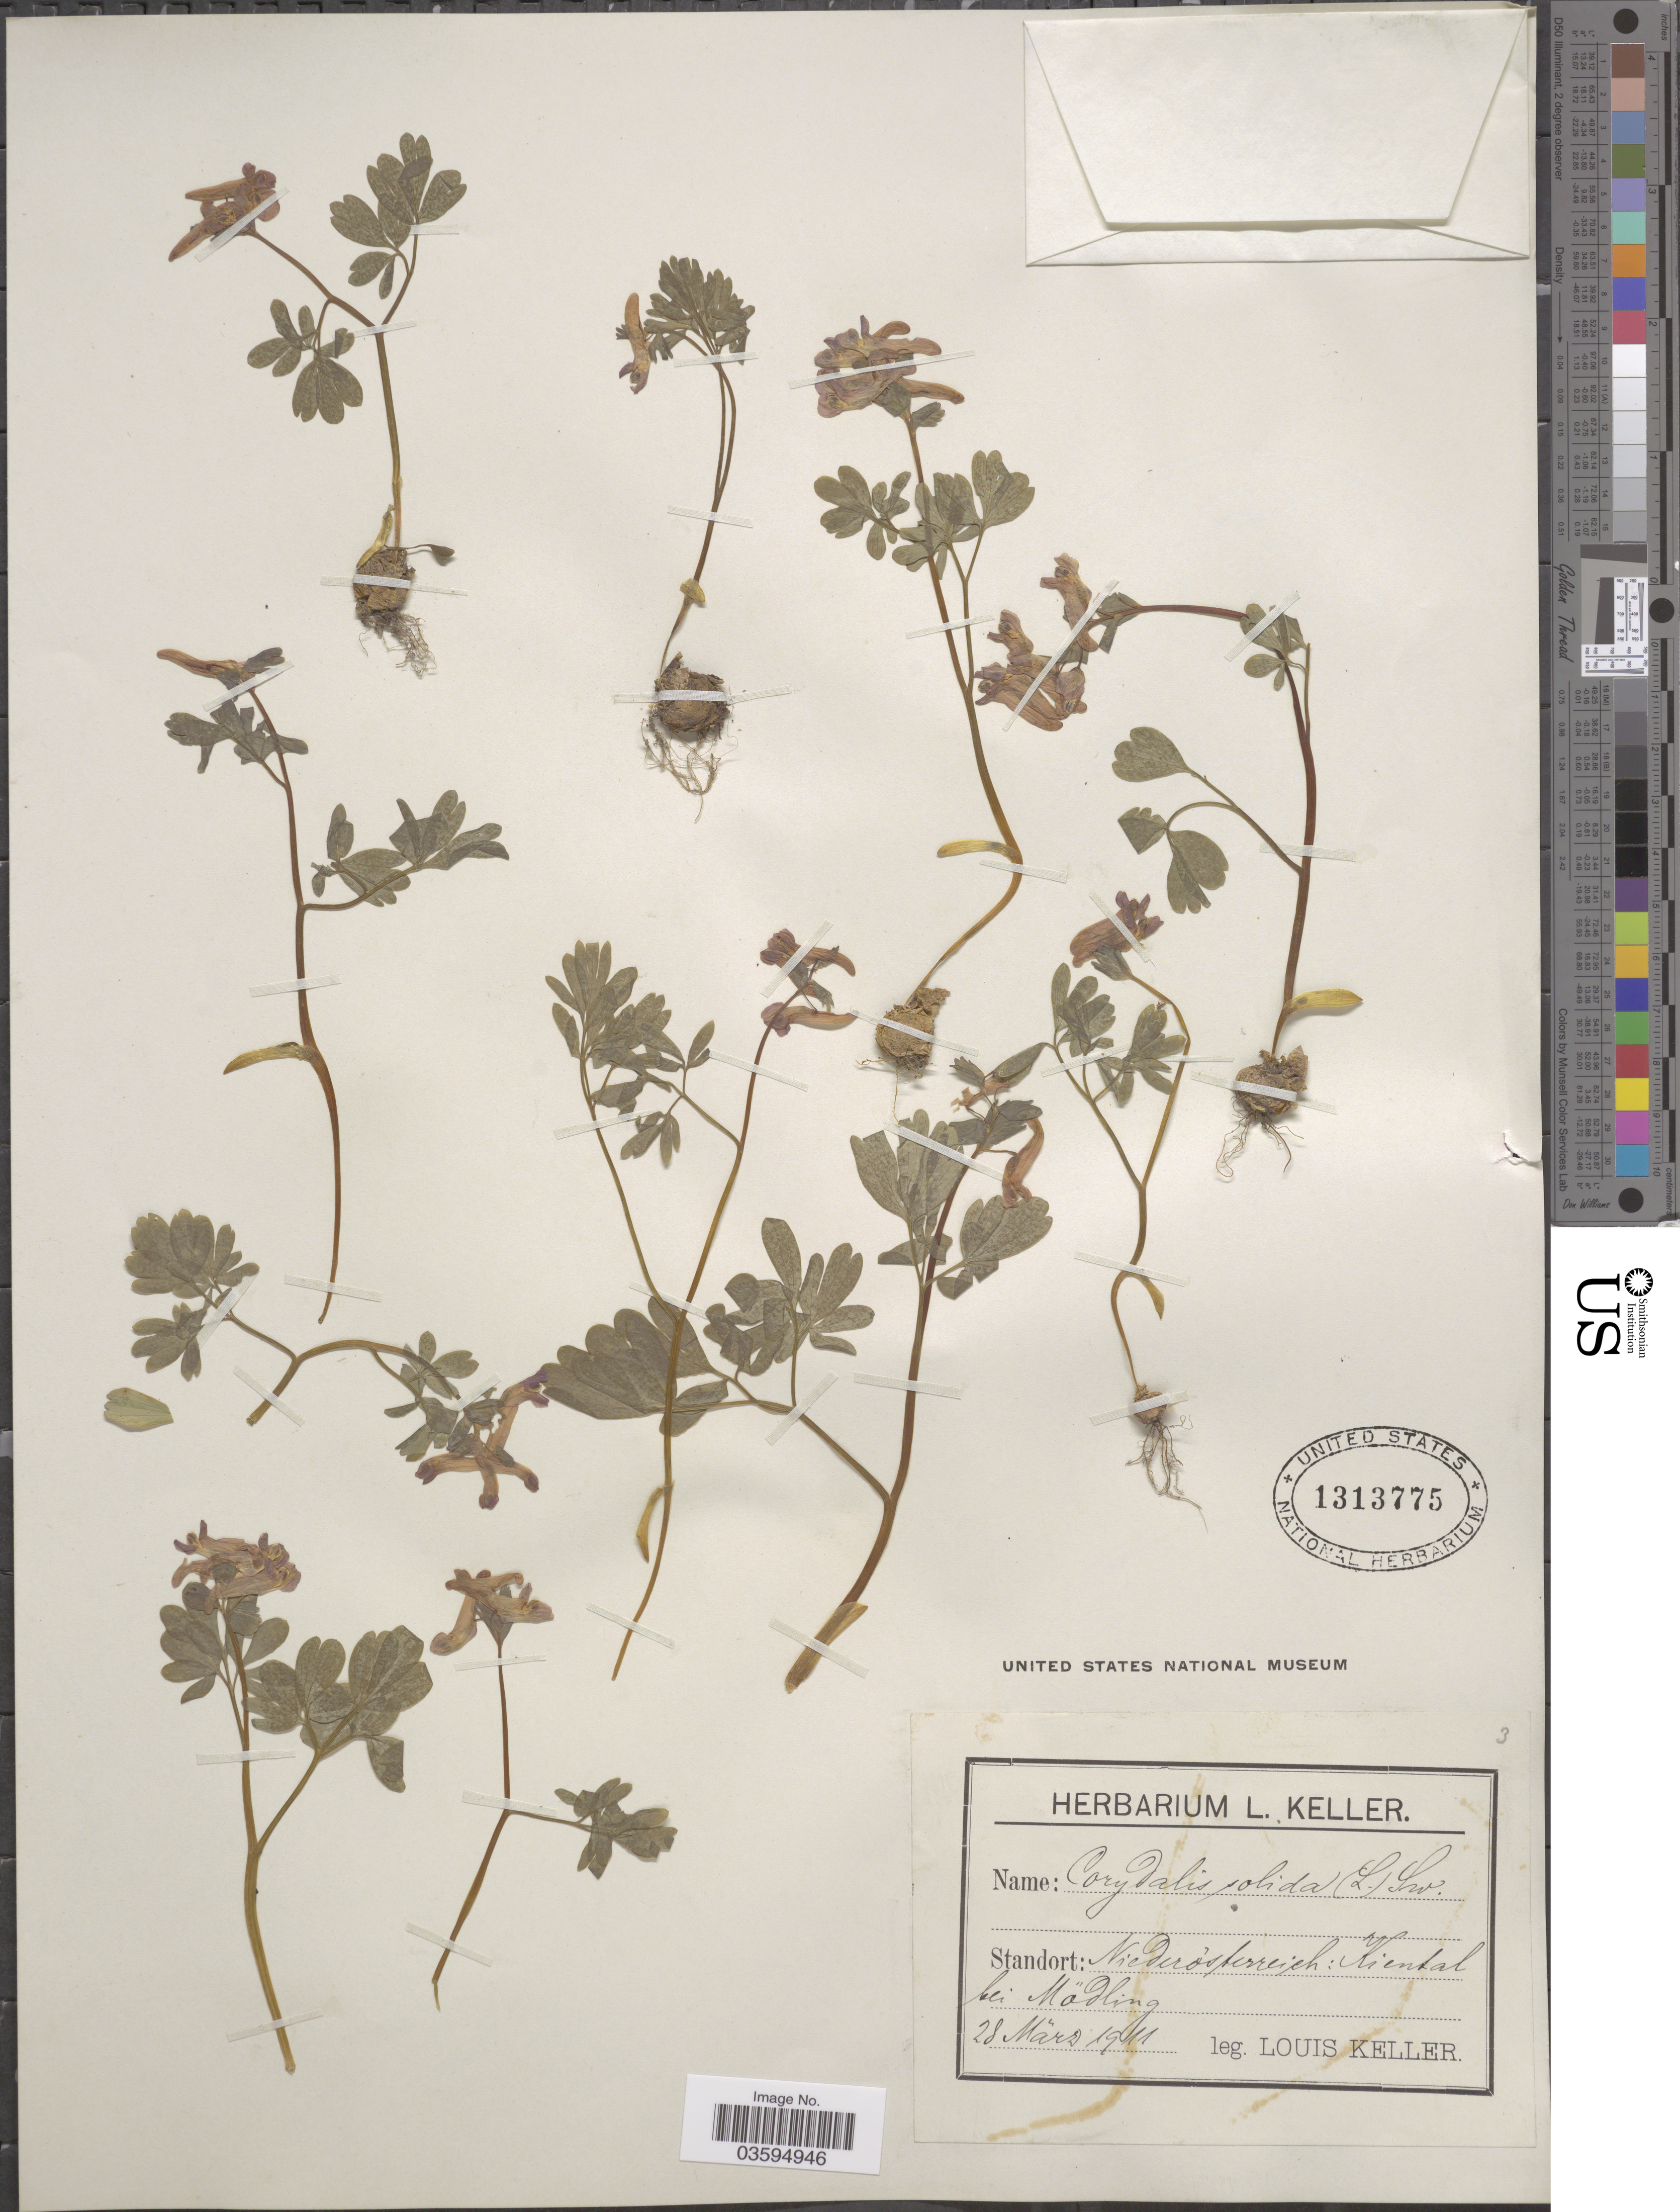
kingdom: Plantae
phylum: Tracheophyta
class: Magnoliopsida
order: Ranunculales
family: Papaveraceae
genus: Corydalis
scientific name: Corydalis solida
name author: (L.) Clairv.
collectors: L. Keller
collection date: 1911-03-28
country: Austria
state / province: Niederosterreich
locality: Kiental bei Mödling.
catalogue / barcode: US 1313775